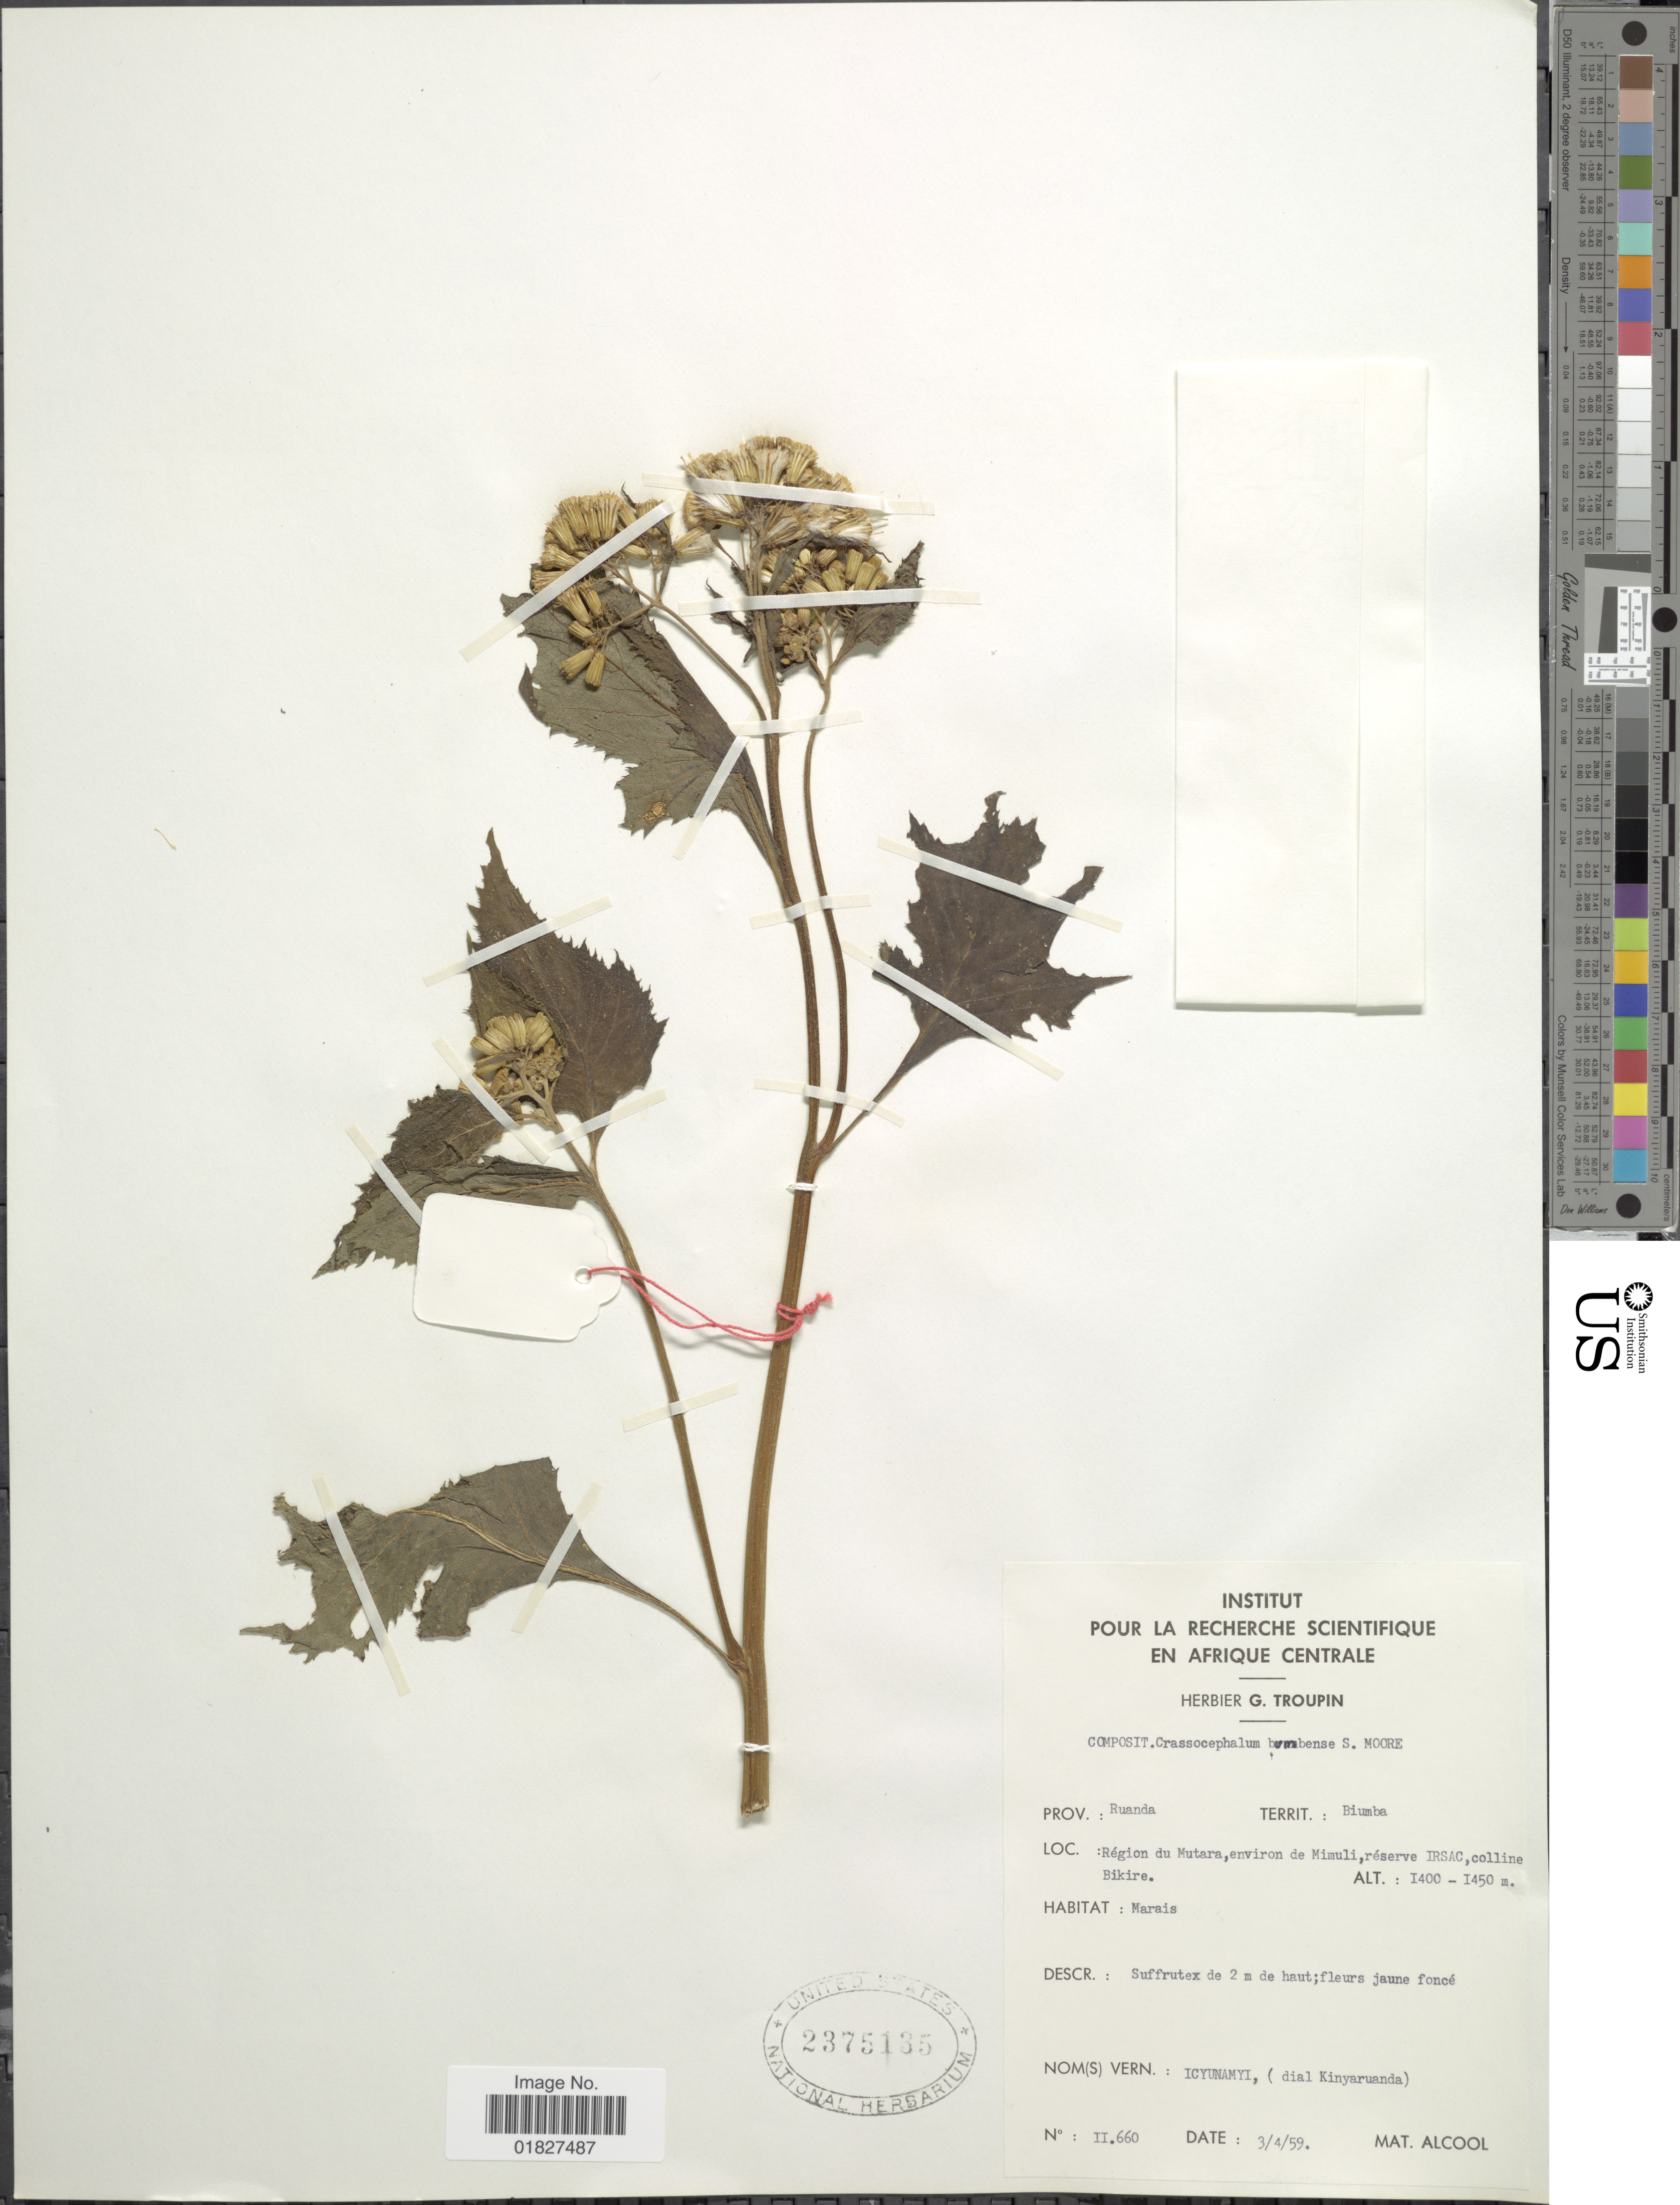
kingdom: Plantae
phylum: Tracheophyta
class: Magnoliopsida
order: Asterales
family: Asteraceae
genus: Crassocephalum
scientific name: Crassocephalum bumbense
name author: S. Moore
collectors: ex herb. G. Troupin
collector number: II660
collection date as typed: Transcribed d/m/y: 3/4/59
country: Rwanda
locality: Biumba, region du Mutara, environ de Mimuli, reserve IRSAC, colline Bikire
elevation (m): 1400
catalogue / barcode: US 2375135